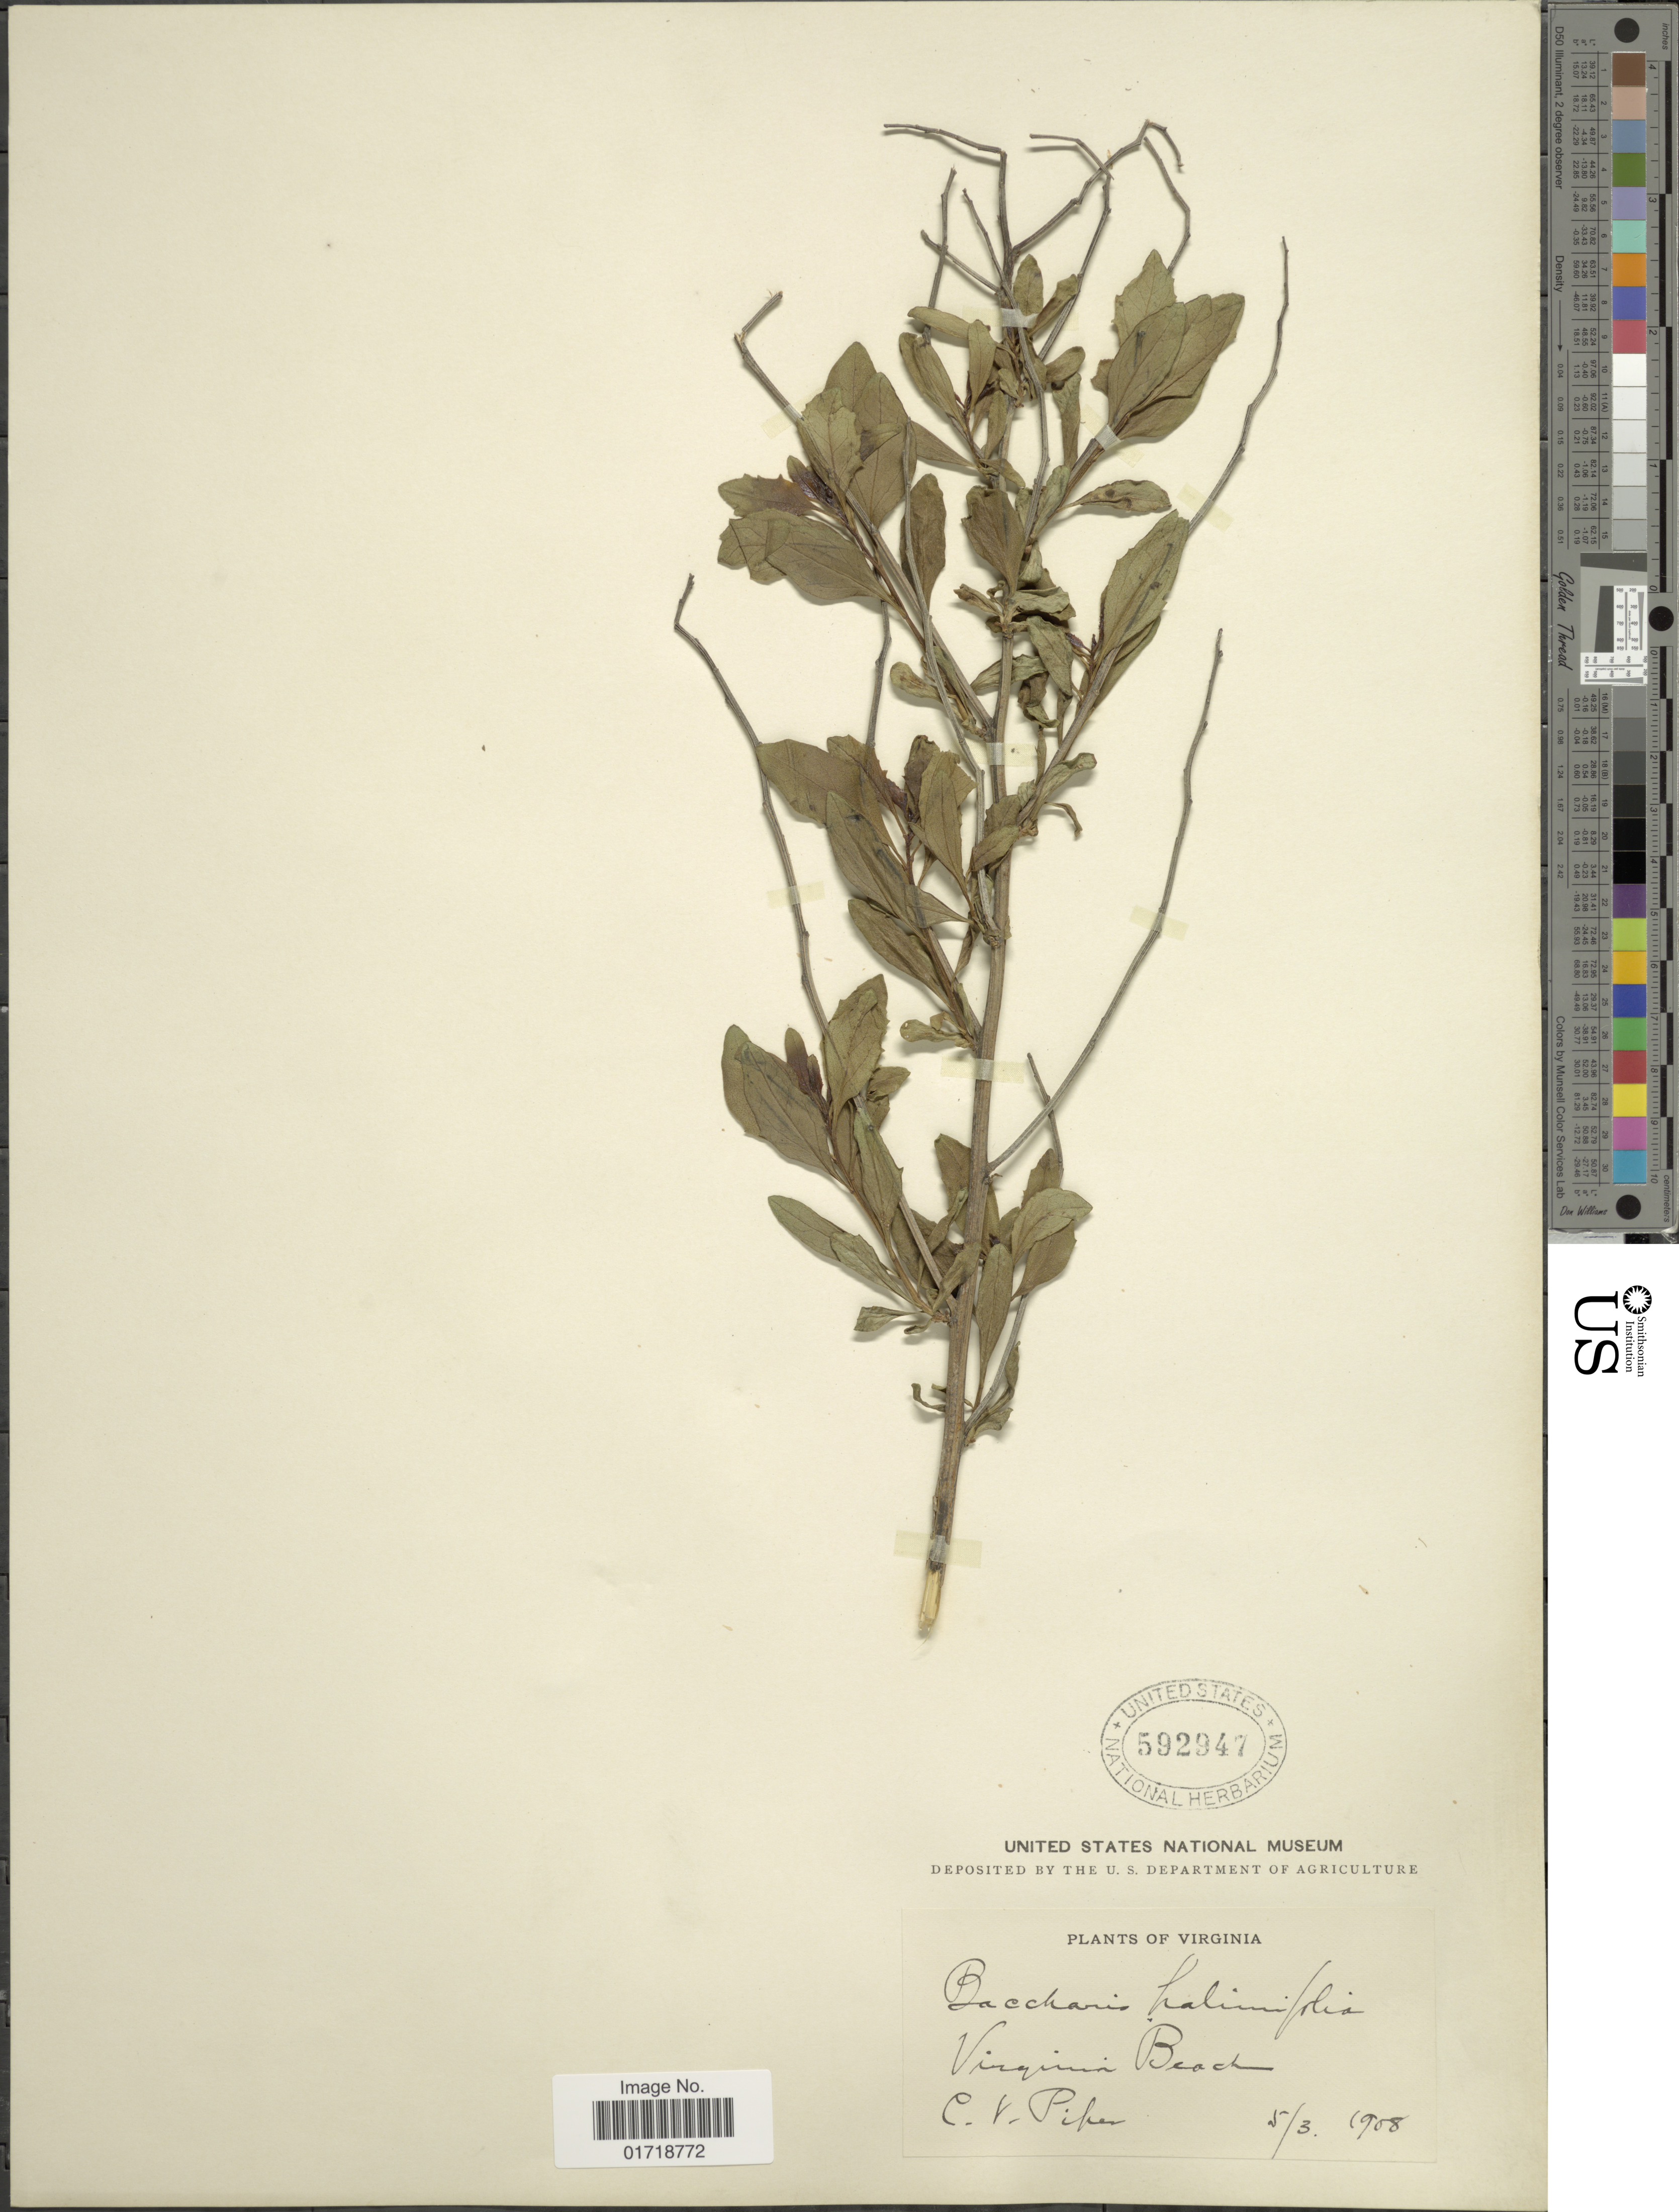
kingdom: Plantae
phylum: Tracheophyta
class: Magnoliopsida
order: Asterales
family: Asteraceae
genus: Baccharis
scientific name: Baccharis halimifolia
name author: L.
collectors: C. Pikes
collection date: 1908-05-03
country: United States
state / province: Virginia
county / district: City of Virginia Beach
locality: Virginia Beach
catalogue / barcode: US 592947